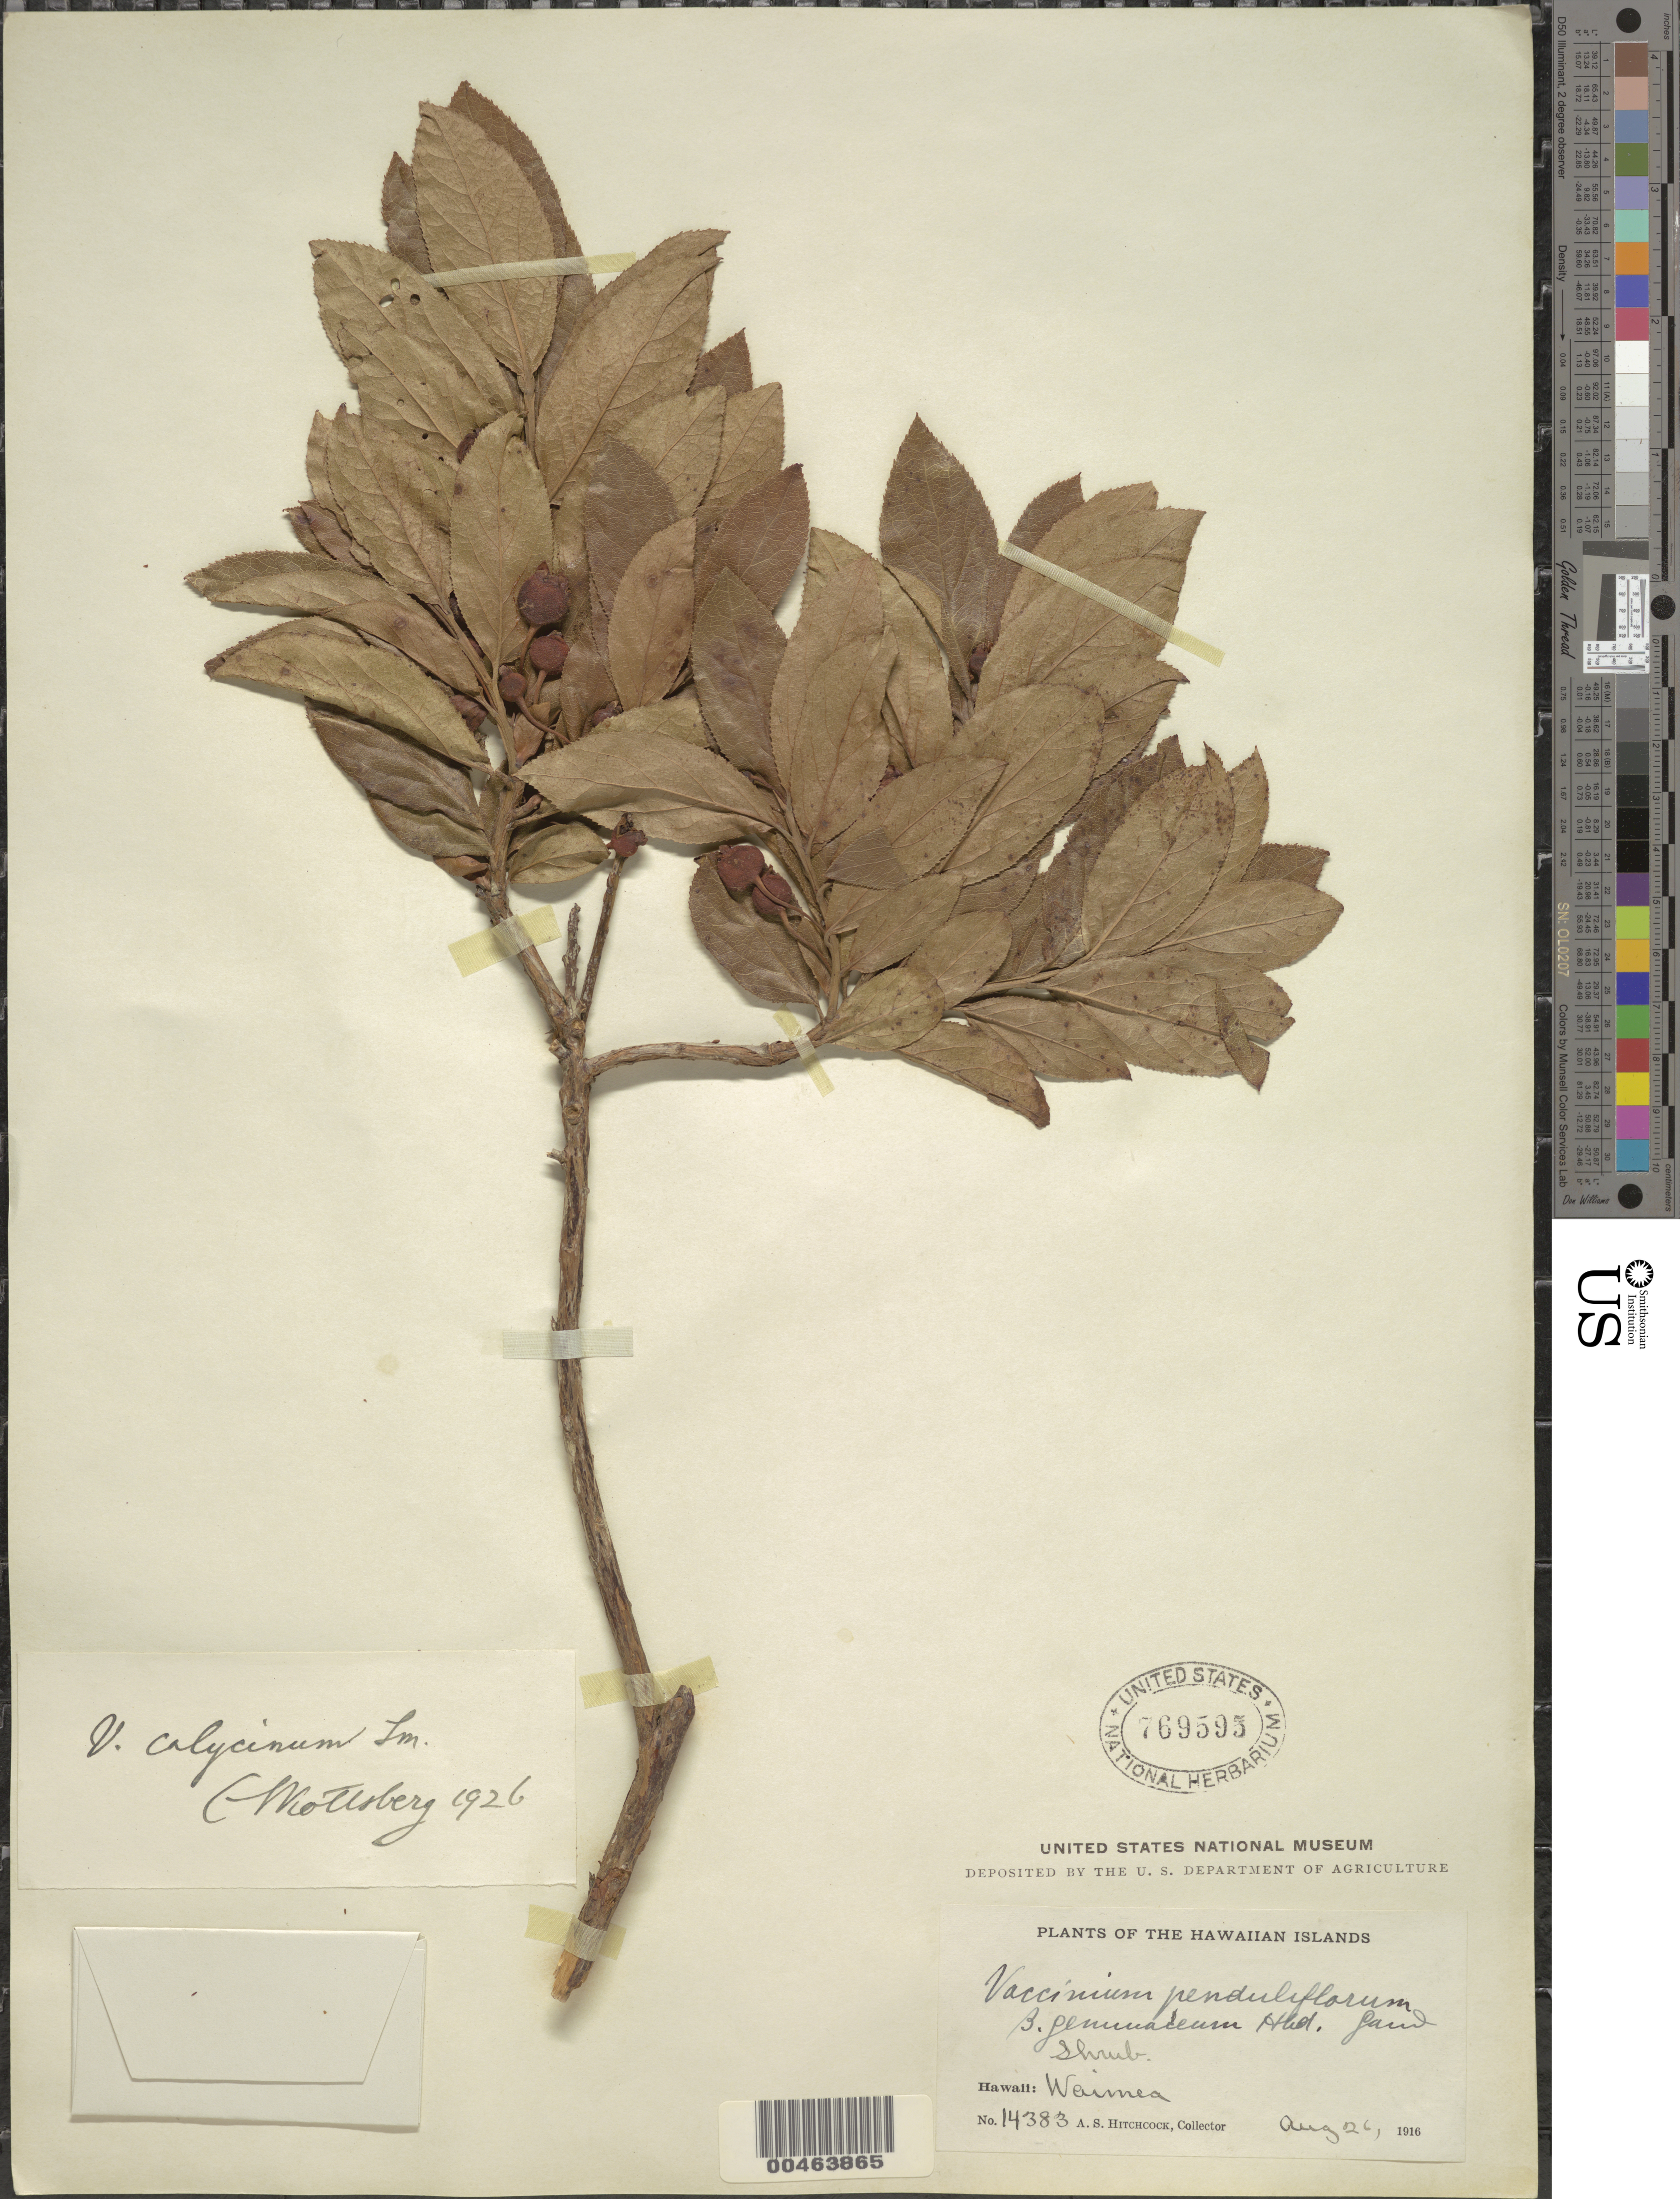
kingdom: Plantae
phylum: Tracheophyta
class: Magnoliopsida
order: Ericales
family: Ericaceae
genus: Vaccinium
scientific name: Vaccinium calycinum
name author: Sm.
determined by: Skottsberg, C. J. F.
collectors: A. S. Hitchcock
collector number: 14383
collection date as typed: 26 Aug 1916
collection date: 1916-08-26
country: United States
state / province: Hawaii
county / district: Hawaii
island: Hawaii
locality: Waimea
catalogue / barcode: US 769595